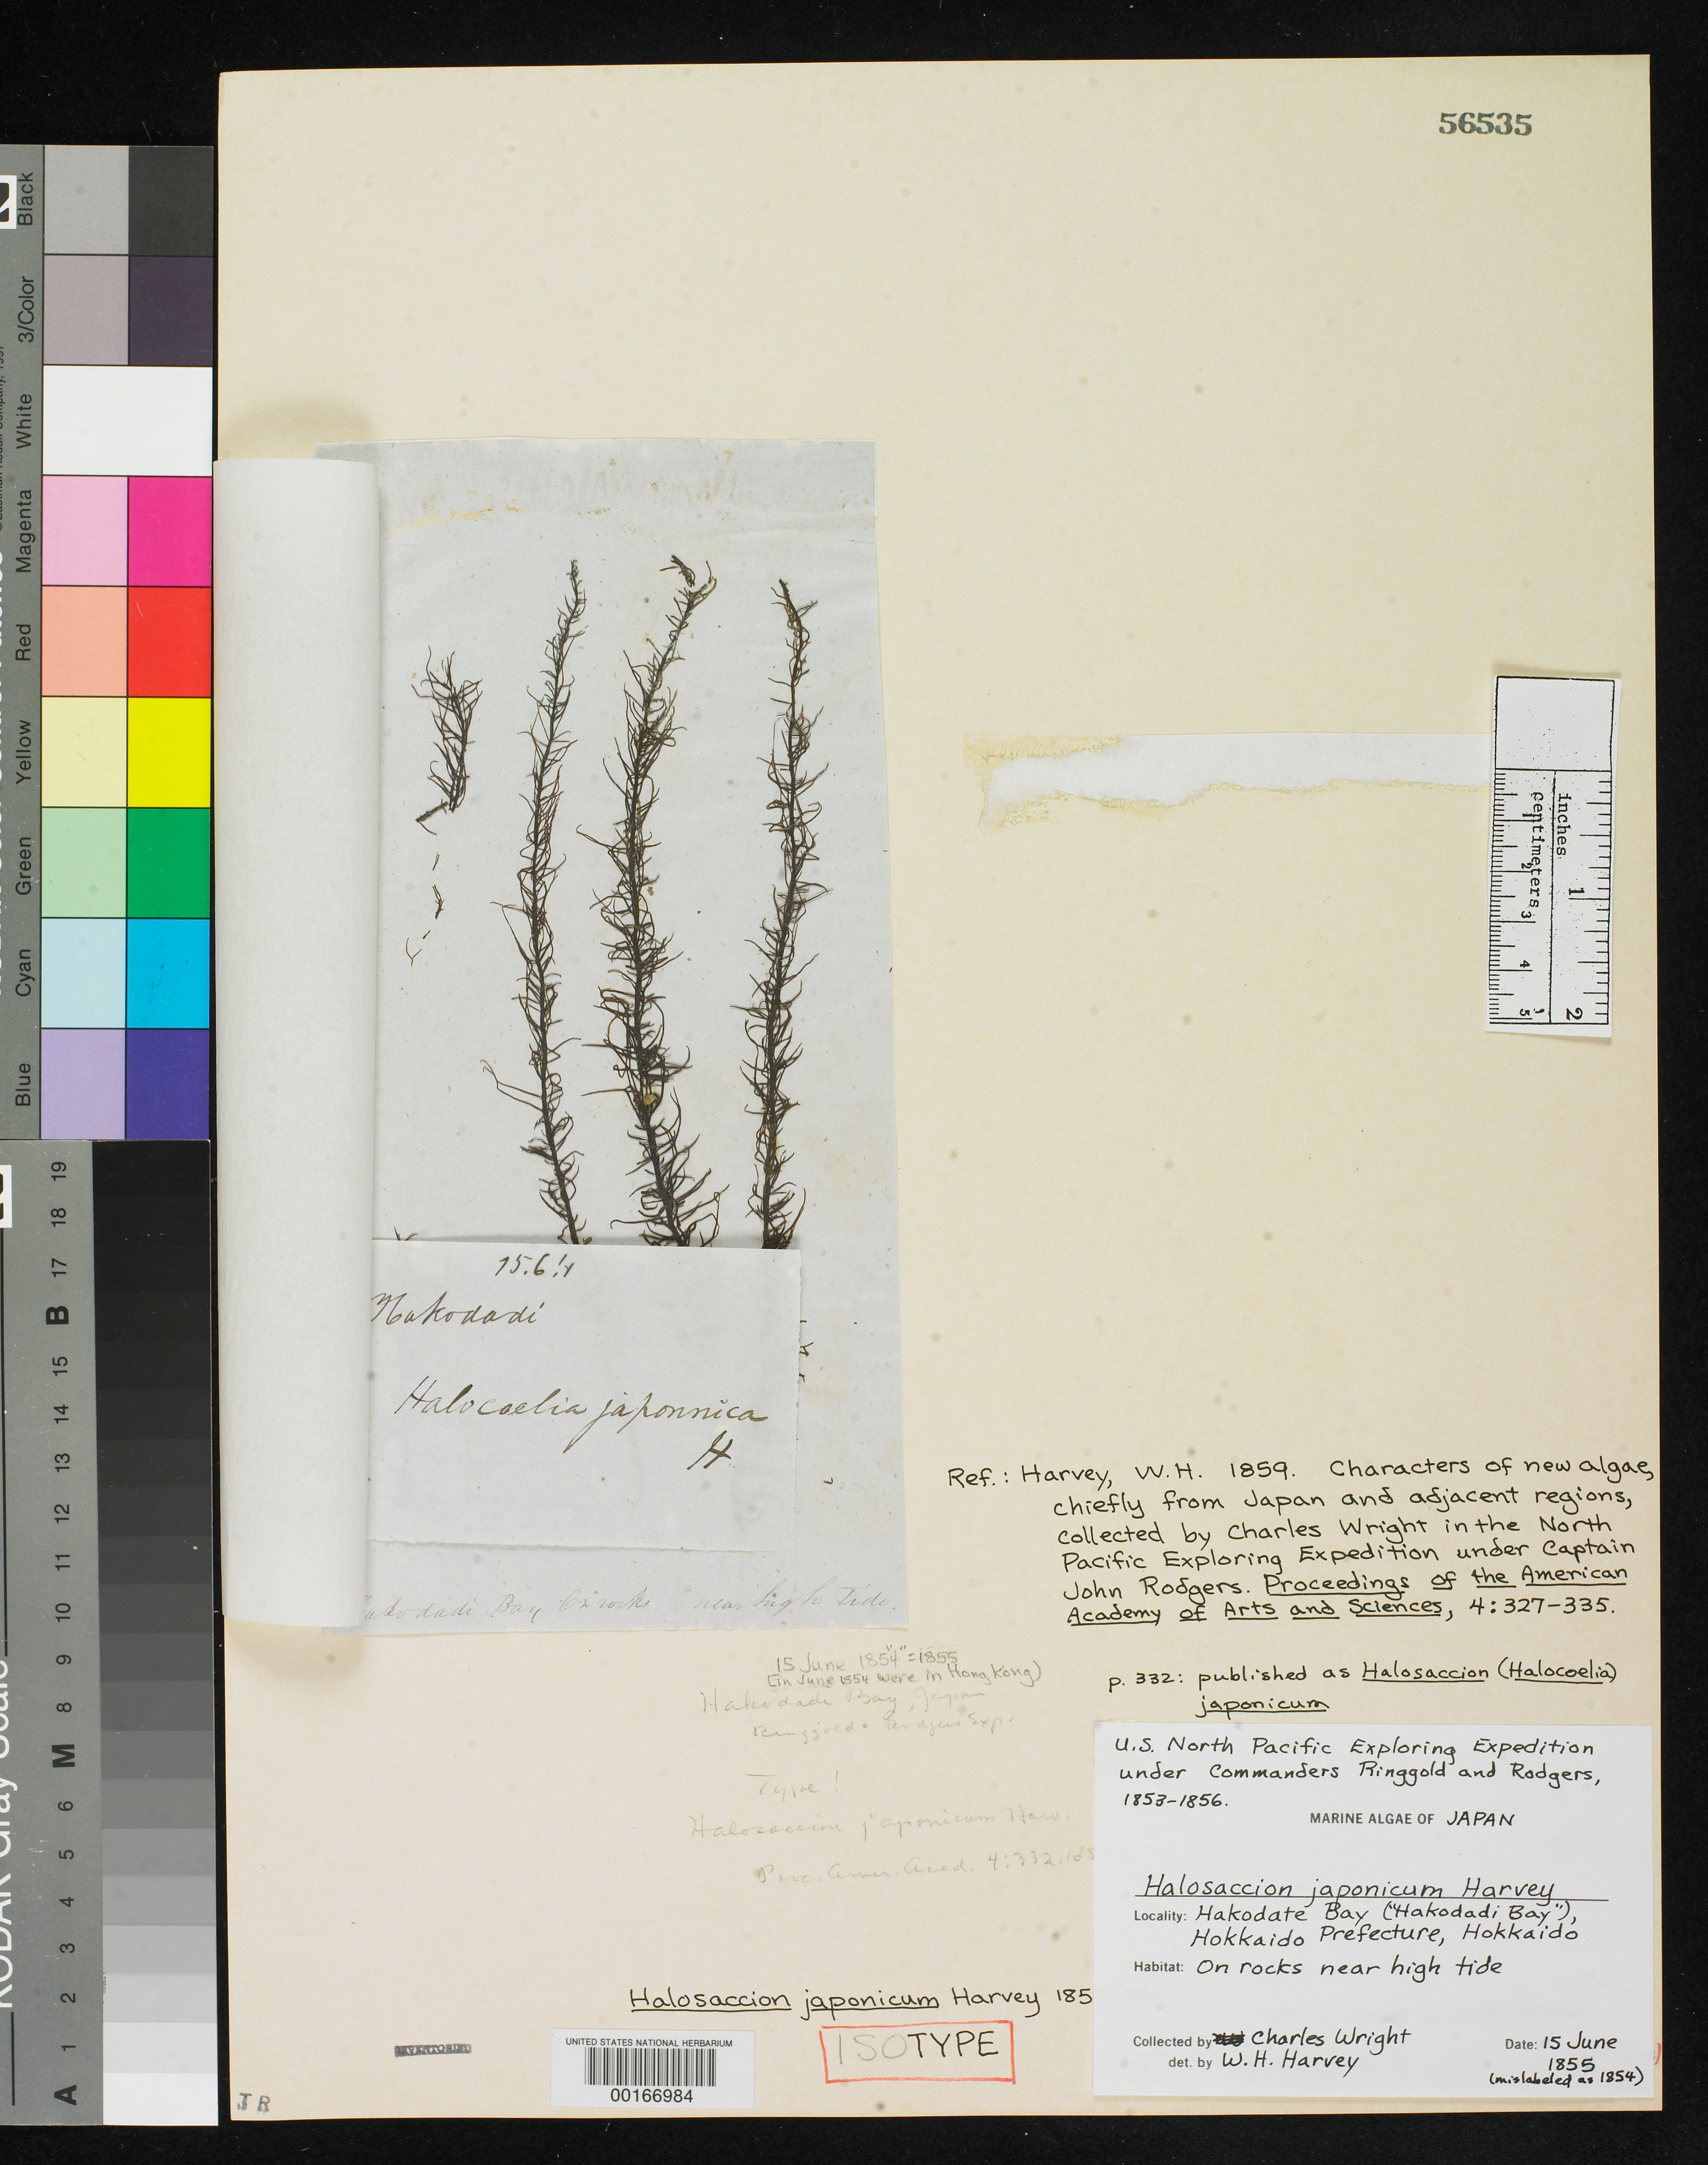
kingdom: Plantae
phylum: Rhodophyta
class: Florideophyceae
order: Palmariales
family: Palmariaceae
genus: Halosaccion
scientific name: Halosaccion japonicum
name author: Harv.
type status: Isotype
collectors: C. Wright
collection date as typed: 15 Jun 1855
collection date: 1855-06-15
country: Japan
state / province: Hokkaido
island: Hokkaido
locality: Hakodate Bay (Hakodadi Bay).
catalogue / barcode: US 56535